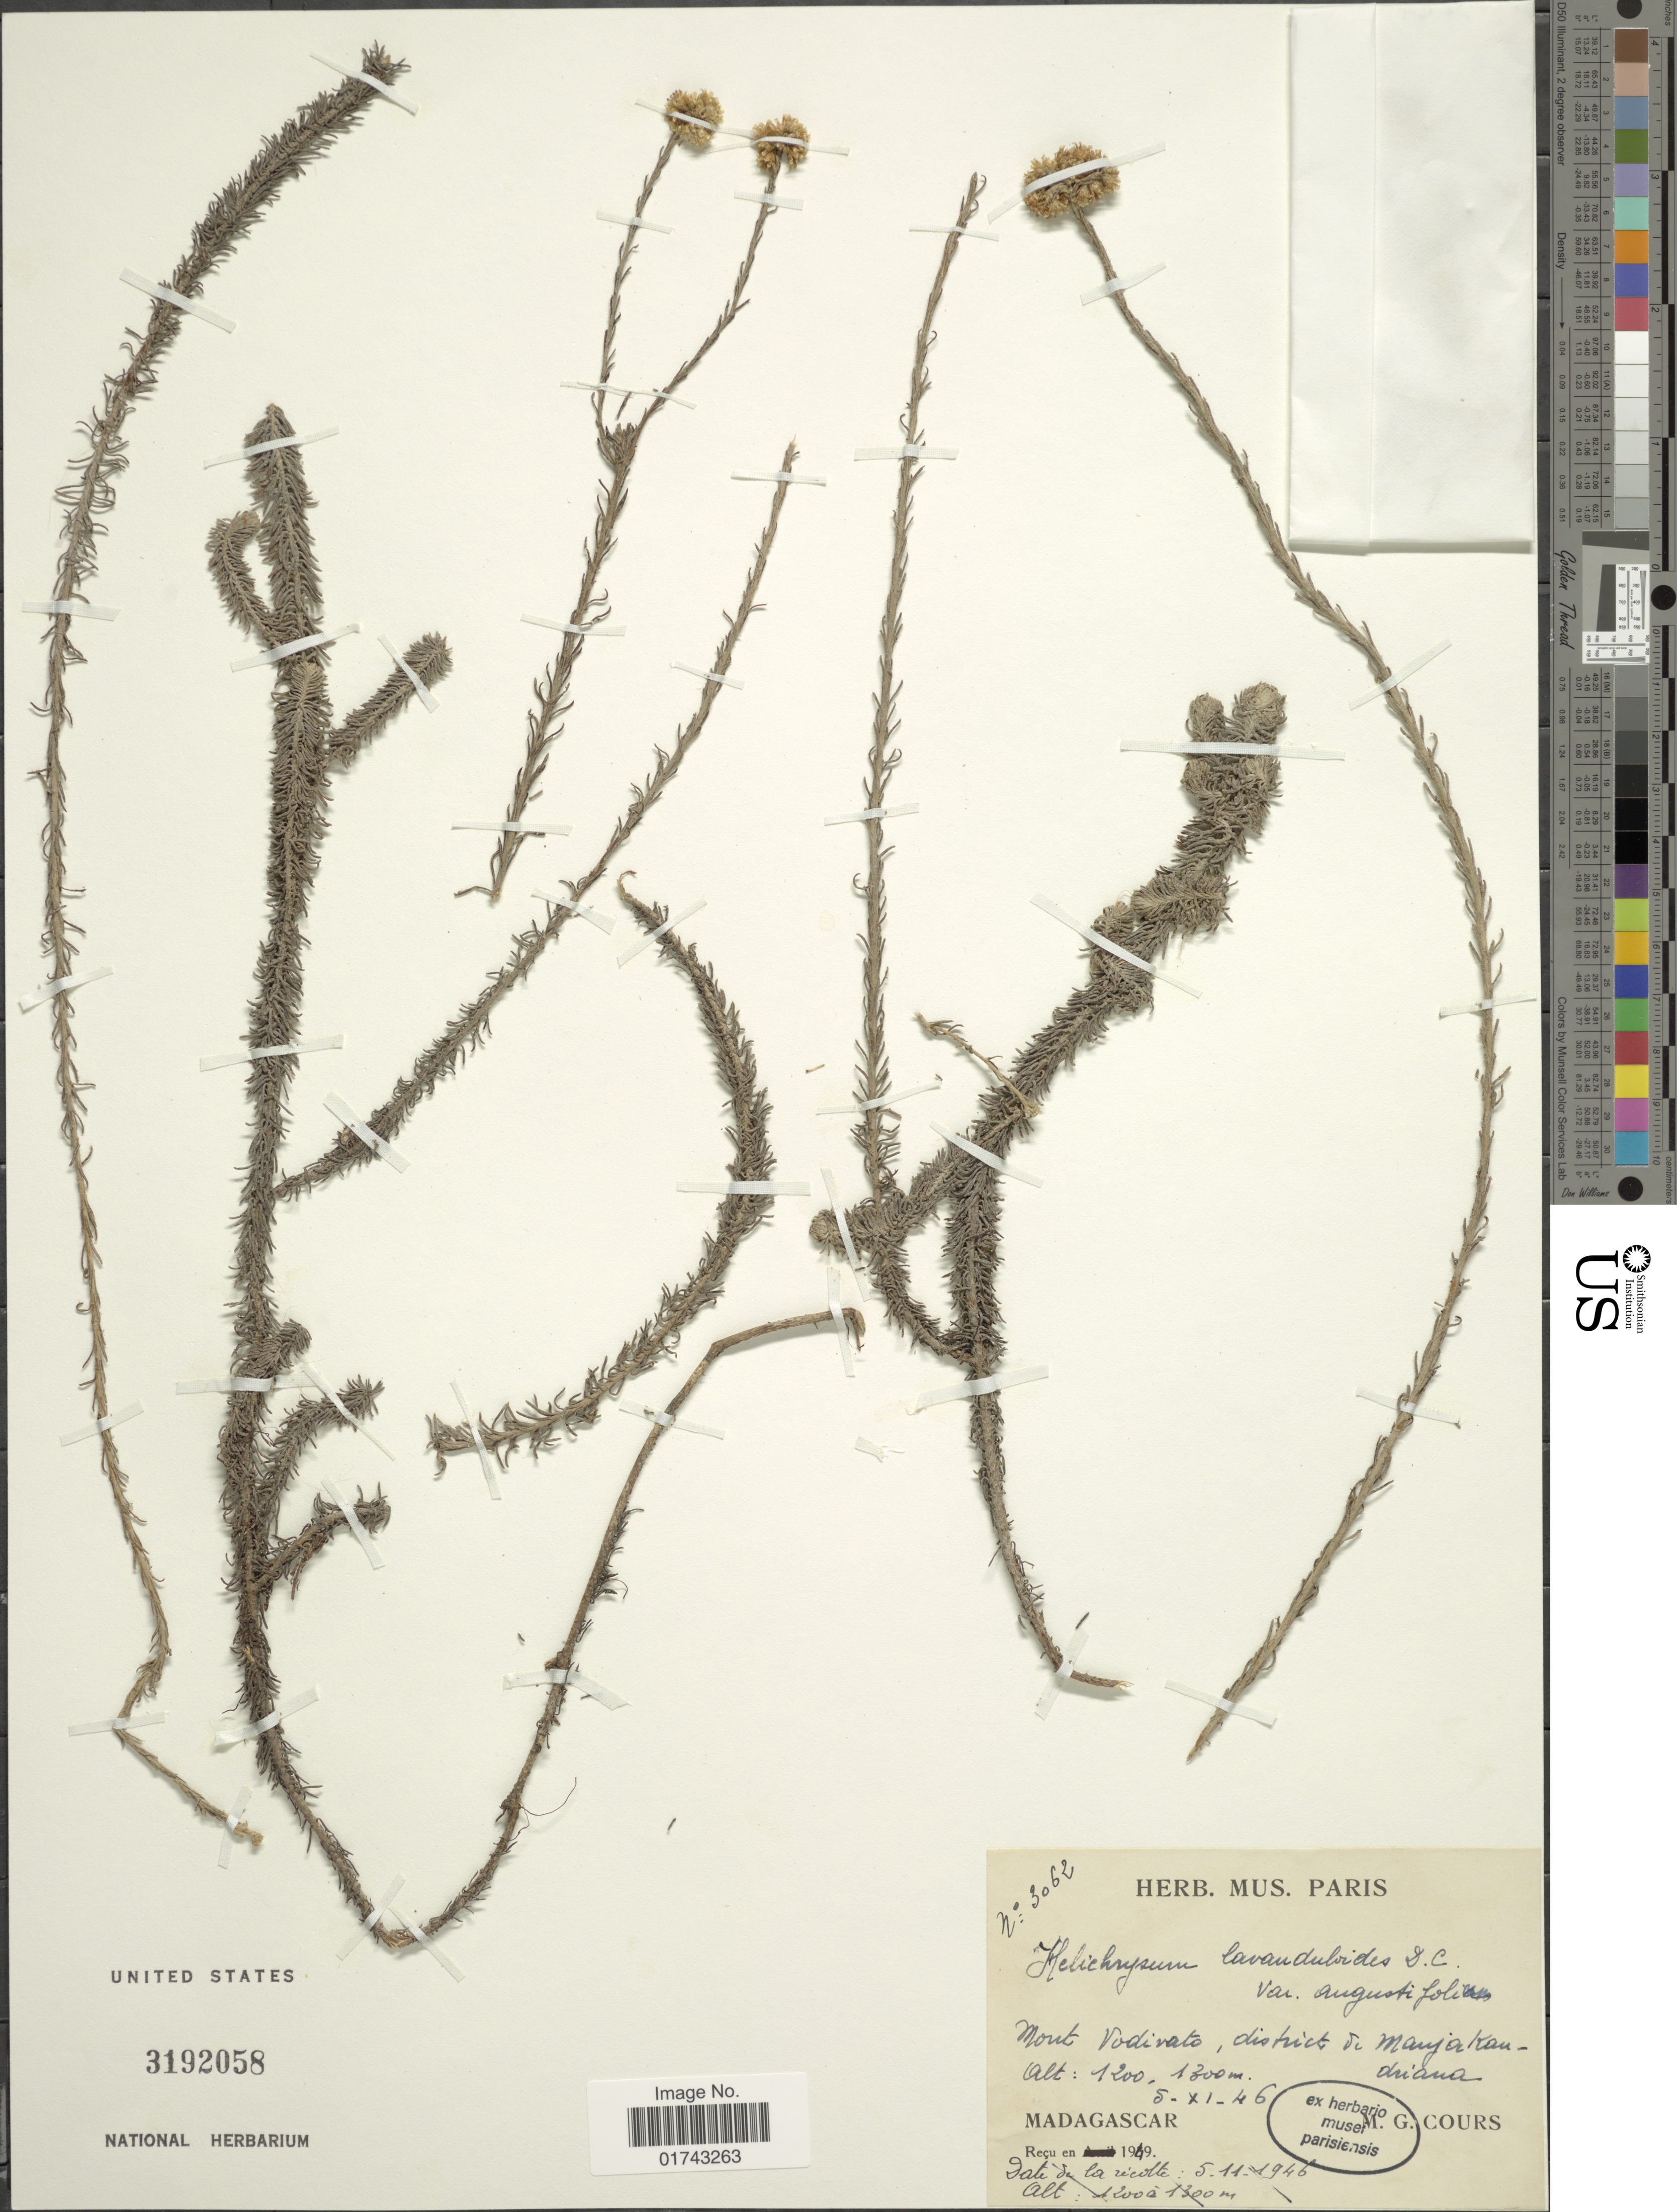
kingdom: Plantae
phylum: Tracheophyta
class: Magnoliopsida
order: Asterales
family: Asteraceae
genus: Helichrysum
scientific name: Helichrysum lavanduloides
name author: DC.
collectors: M. Cours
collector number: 3062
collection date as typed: Transcribed d/m/y: 5/11/46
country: Madagascar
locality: Mount Vodivato, district de Manja Kaudriana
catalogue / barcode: US 3192058